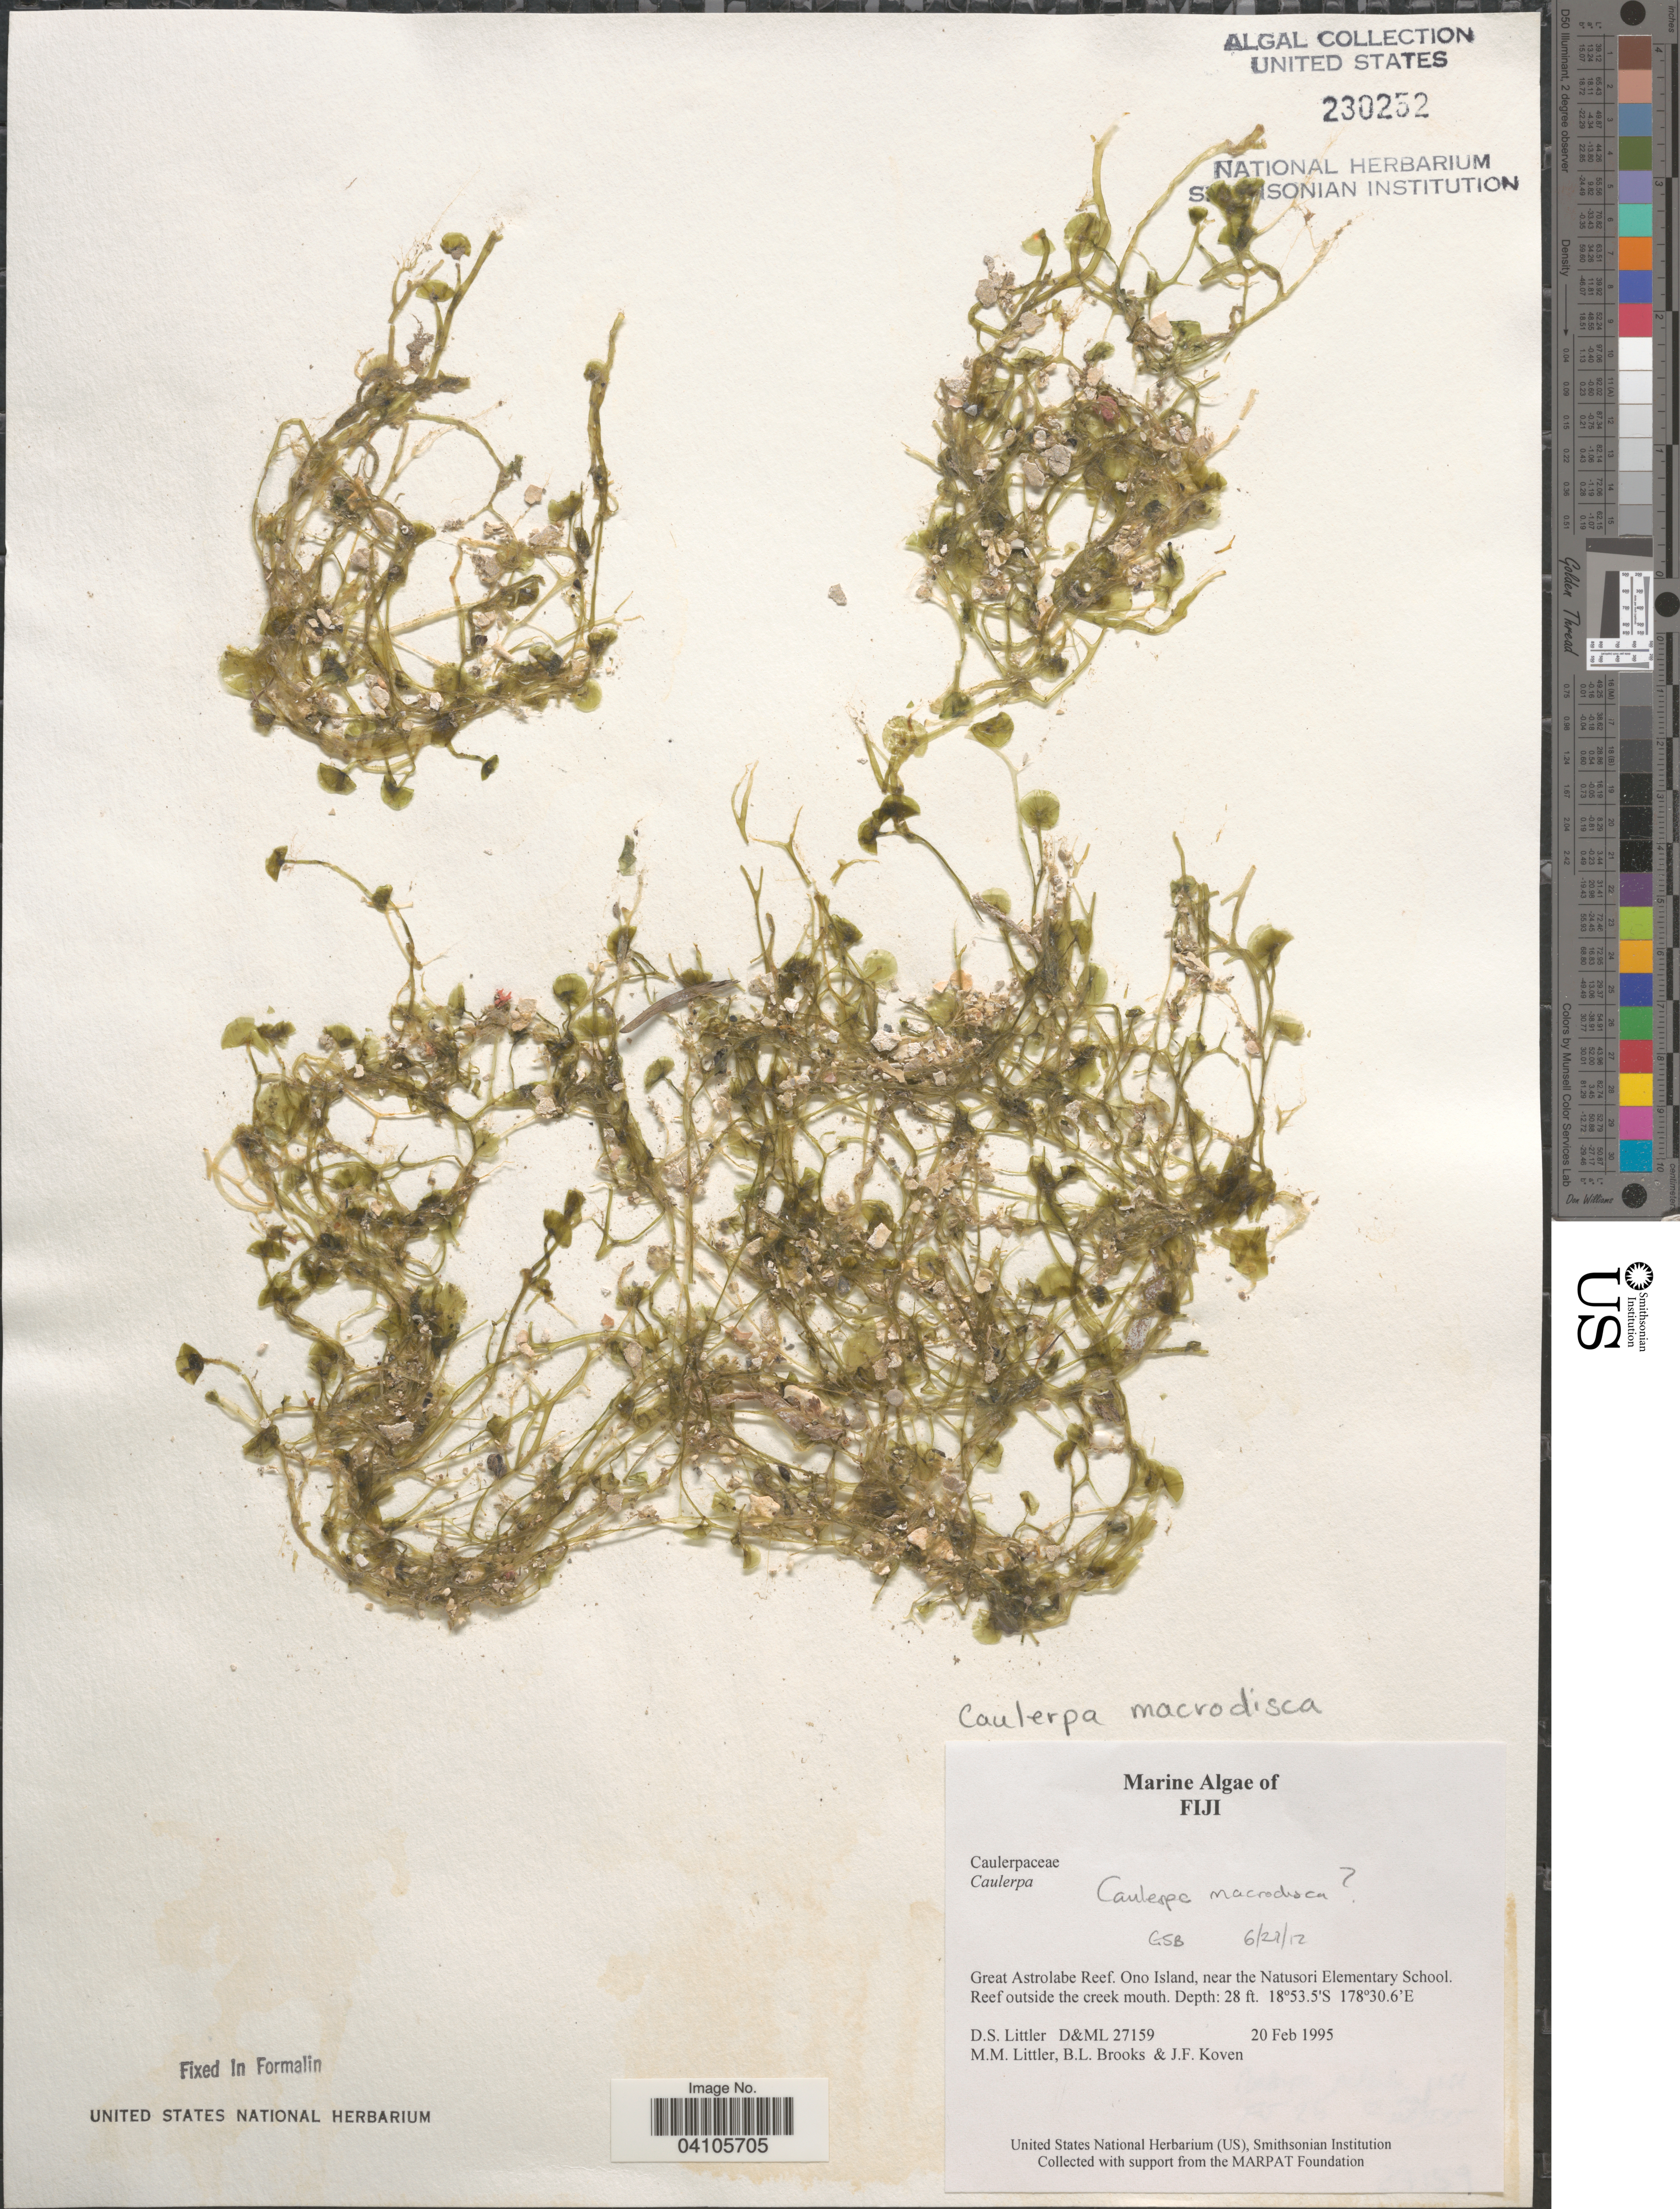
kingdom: Plantae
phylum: Chlorophyta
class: Ulvophyceae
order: Bryopsidales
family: Caulerpaceae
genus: Caulerpa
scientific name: Caulerpa macrodisca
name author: Decne.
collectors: D. S. Littler, B. Brooks & J. Koven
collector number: D&ML 27159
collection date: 1995-02-20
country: Fiji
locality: Great Astrolabe Reef. Ono Island, near the Natusori Elementary School. Reef outside the creek mouth.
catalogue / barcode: US 230252